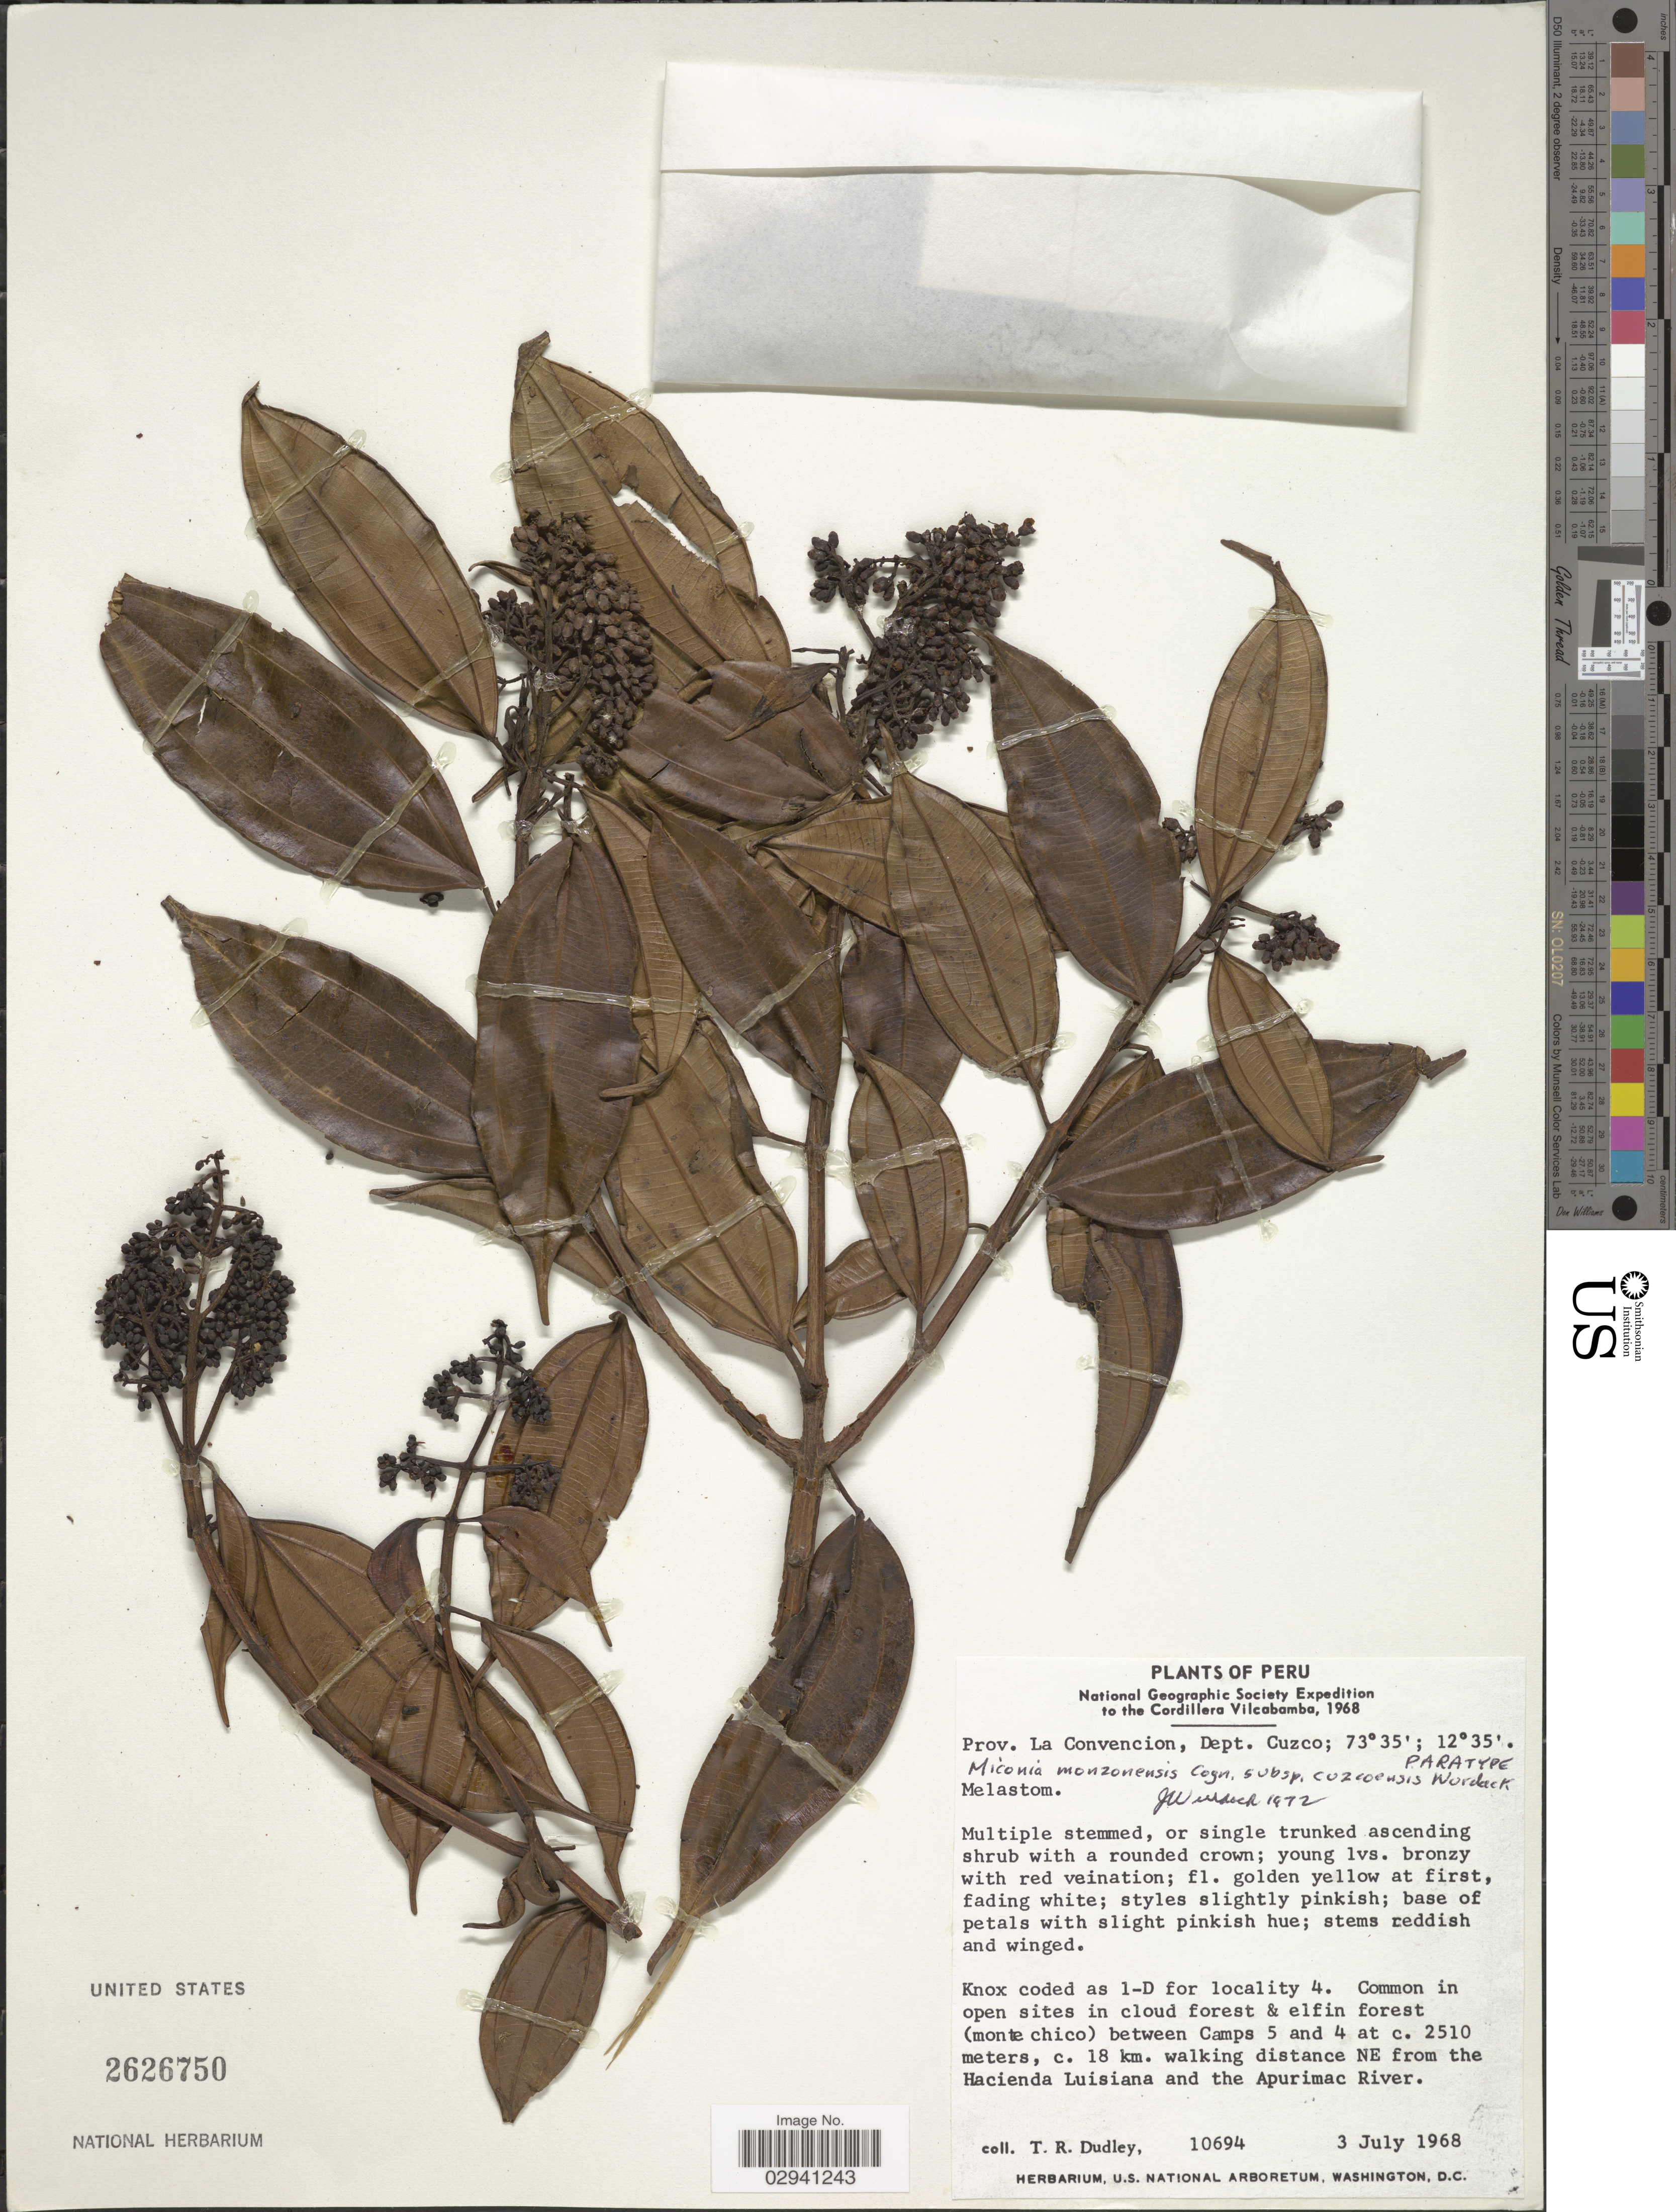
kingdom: Plantae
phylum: Tracheophyta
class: Magnoliopsida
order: Myrtales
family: Melastomataceae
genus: Miconia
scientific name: Miconia monzoniensis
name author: Cogn.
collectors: T. R. Dudley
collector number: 10694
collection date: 1968-07-03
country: Peru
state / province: Cusco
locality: Cordillera Vilcabamba. Common in open sites in cloud florest & elfin forest (monte chico) between Campa 5 and 4, c. 18 km. walking distance NE of from the Hacienda Luisiana and the Apurimac River.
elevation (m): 2510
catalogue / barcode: US 2626750